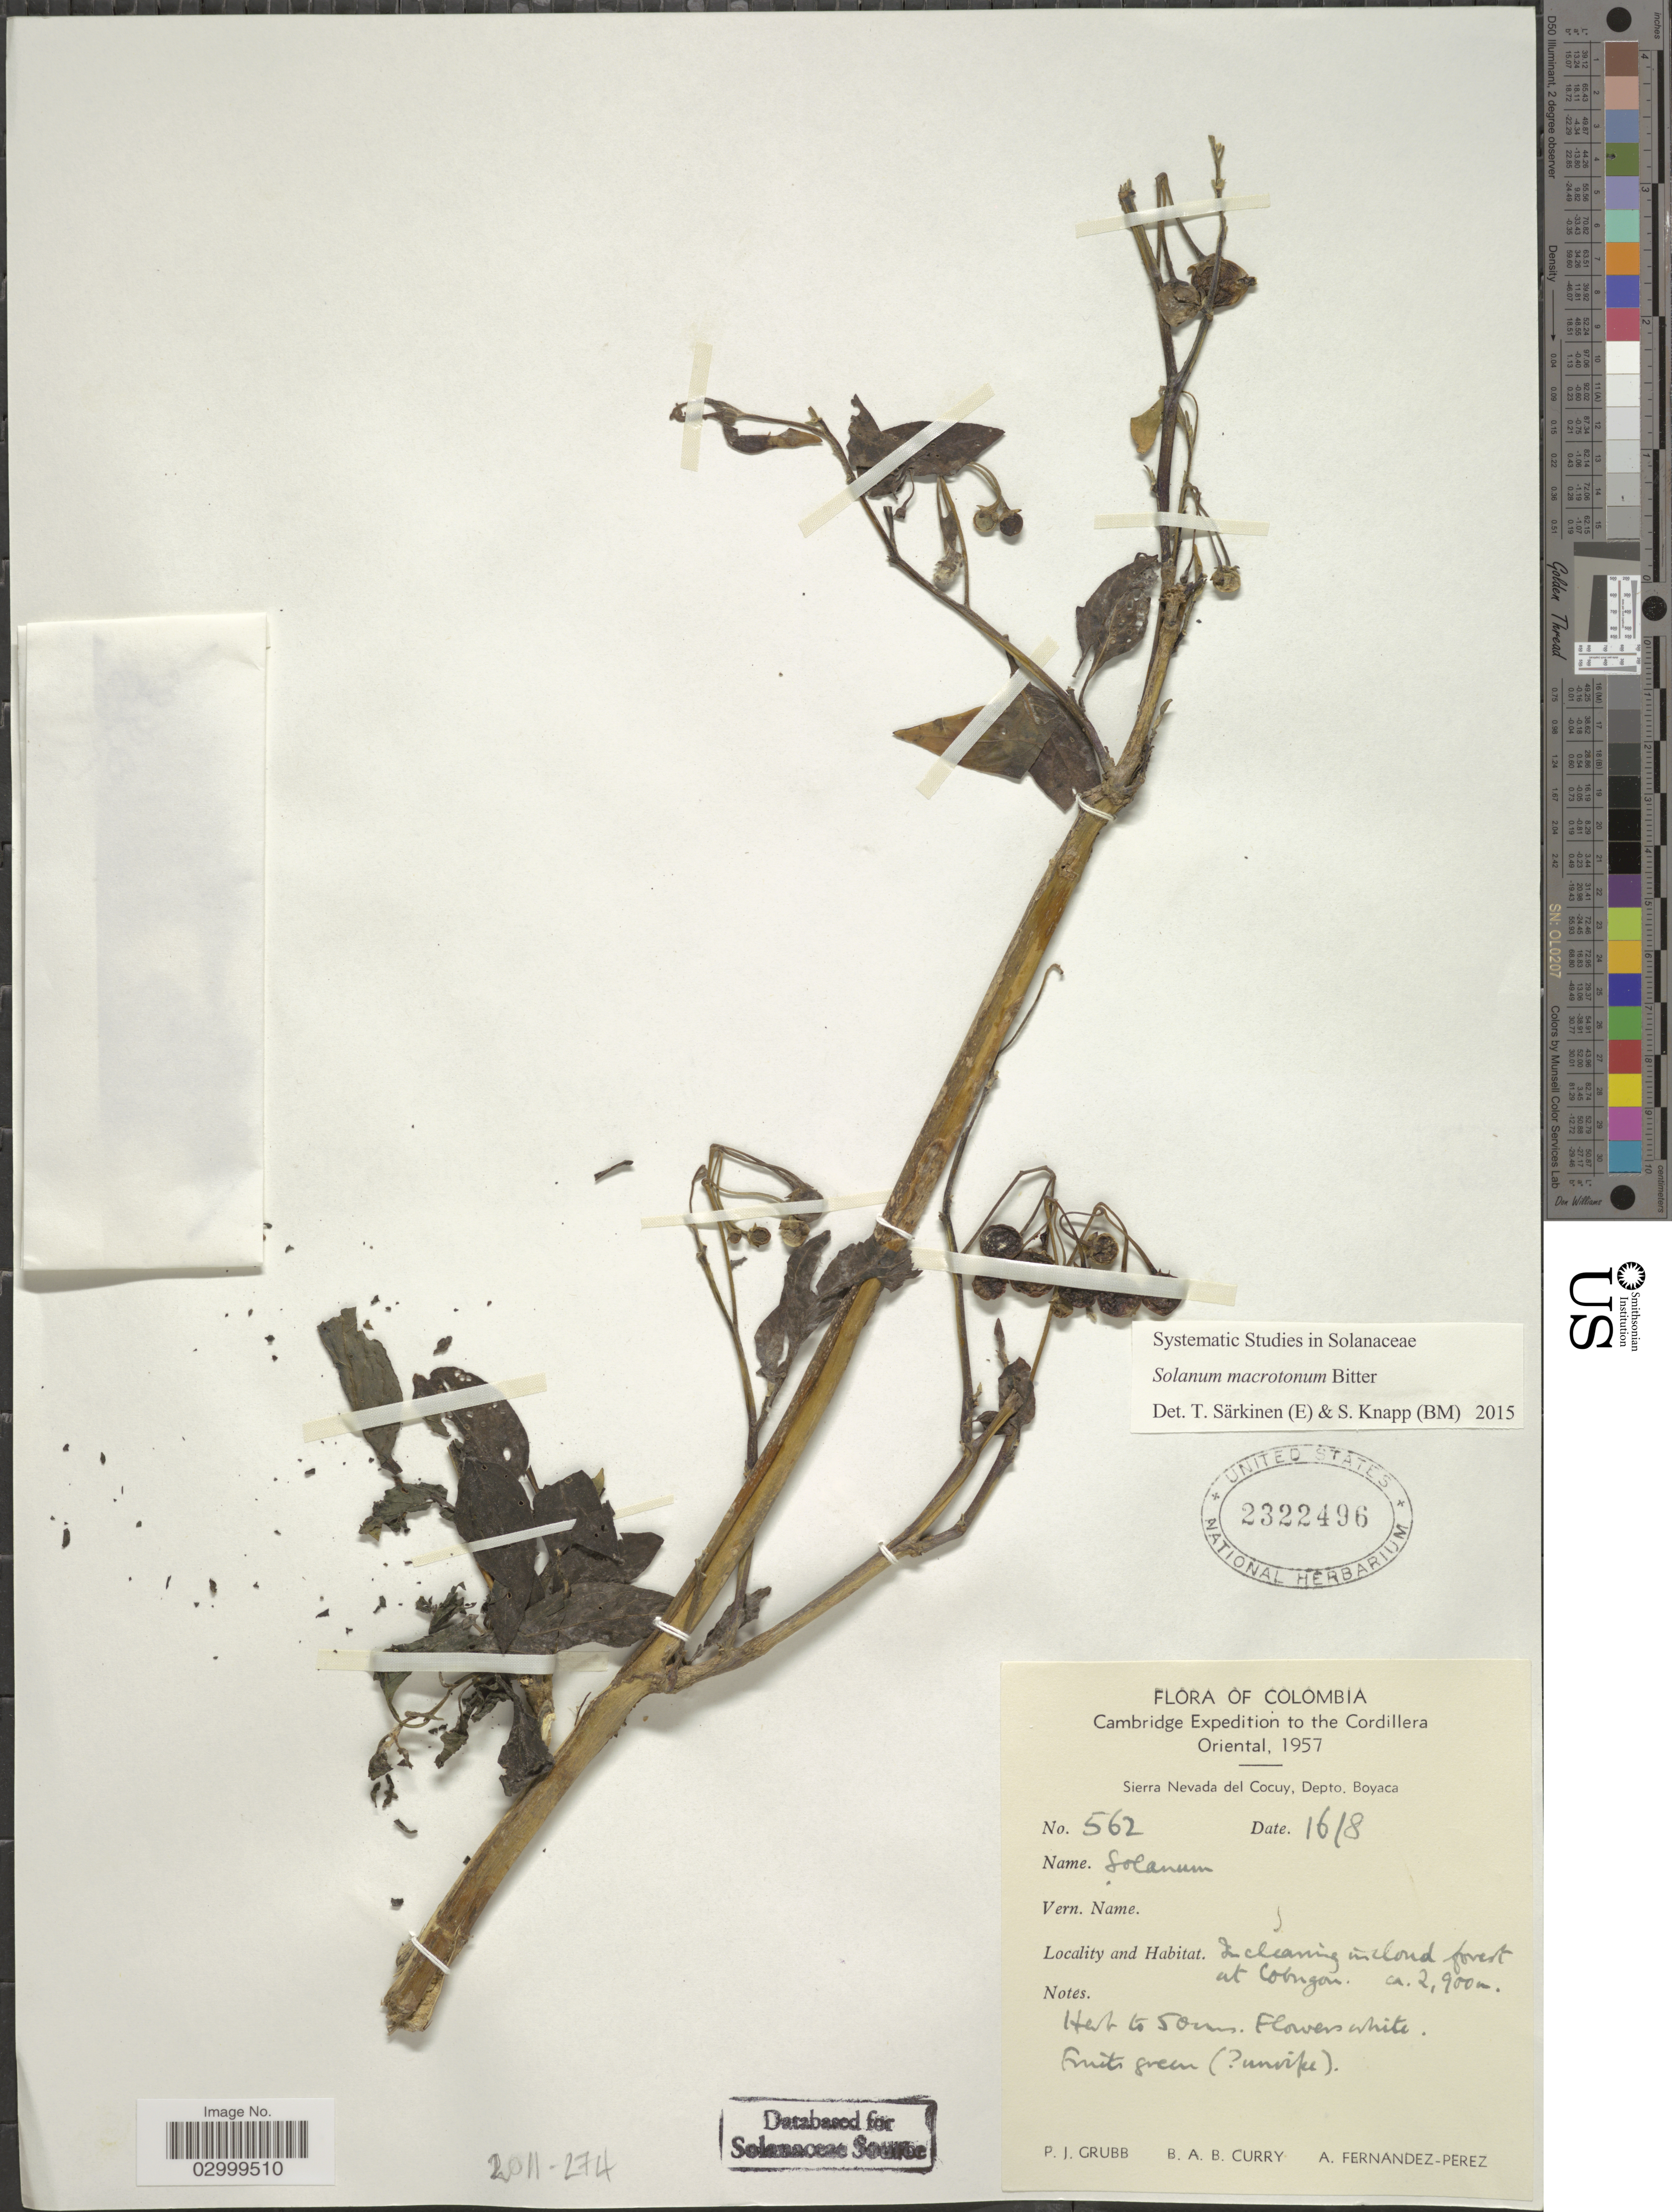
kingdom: Plantae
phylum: Tracheophyta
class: Magnoliopsida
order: Solanales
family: Solanaceae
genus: Solanum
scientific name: Solanum macrotonum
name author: Bitter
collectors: P. J. Grubb, B. A. B. Curry & A. Fernández-Pérez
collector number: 562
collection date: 1957-08-16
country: Colombia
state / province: Boyacá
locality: Cordillera Oriental. Sierra Nevada del Cocuy, Depto. Boyaca. At Cobugon.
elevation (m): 2900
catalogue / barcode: US 2322496